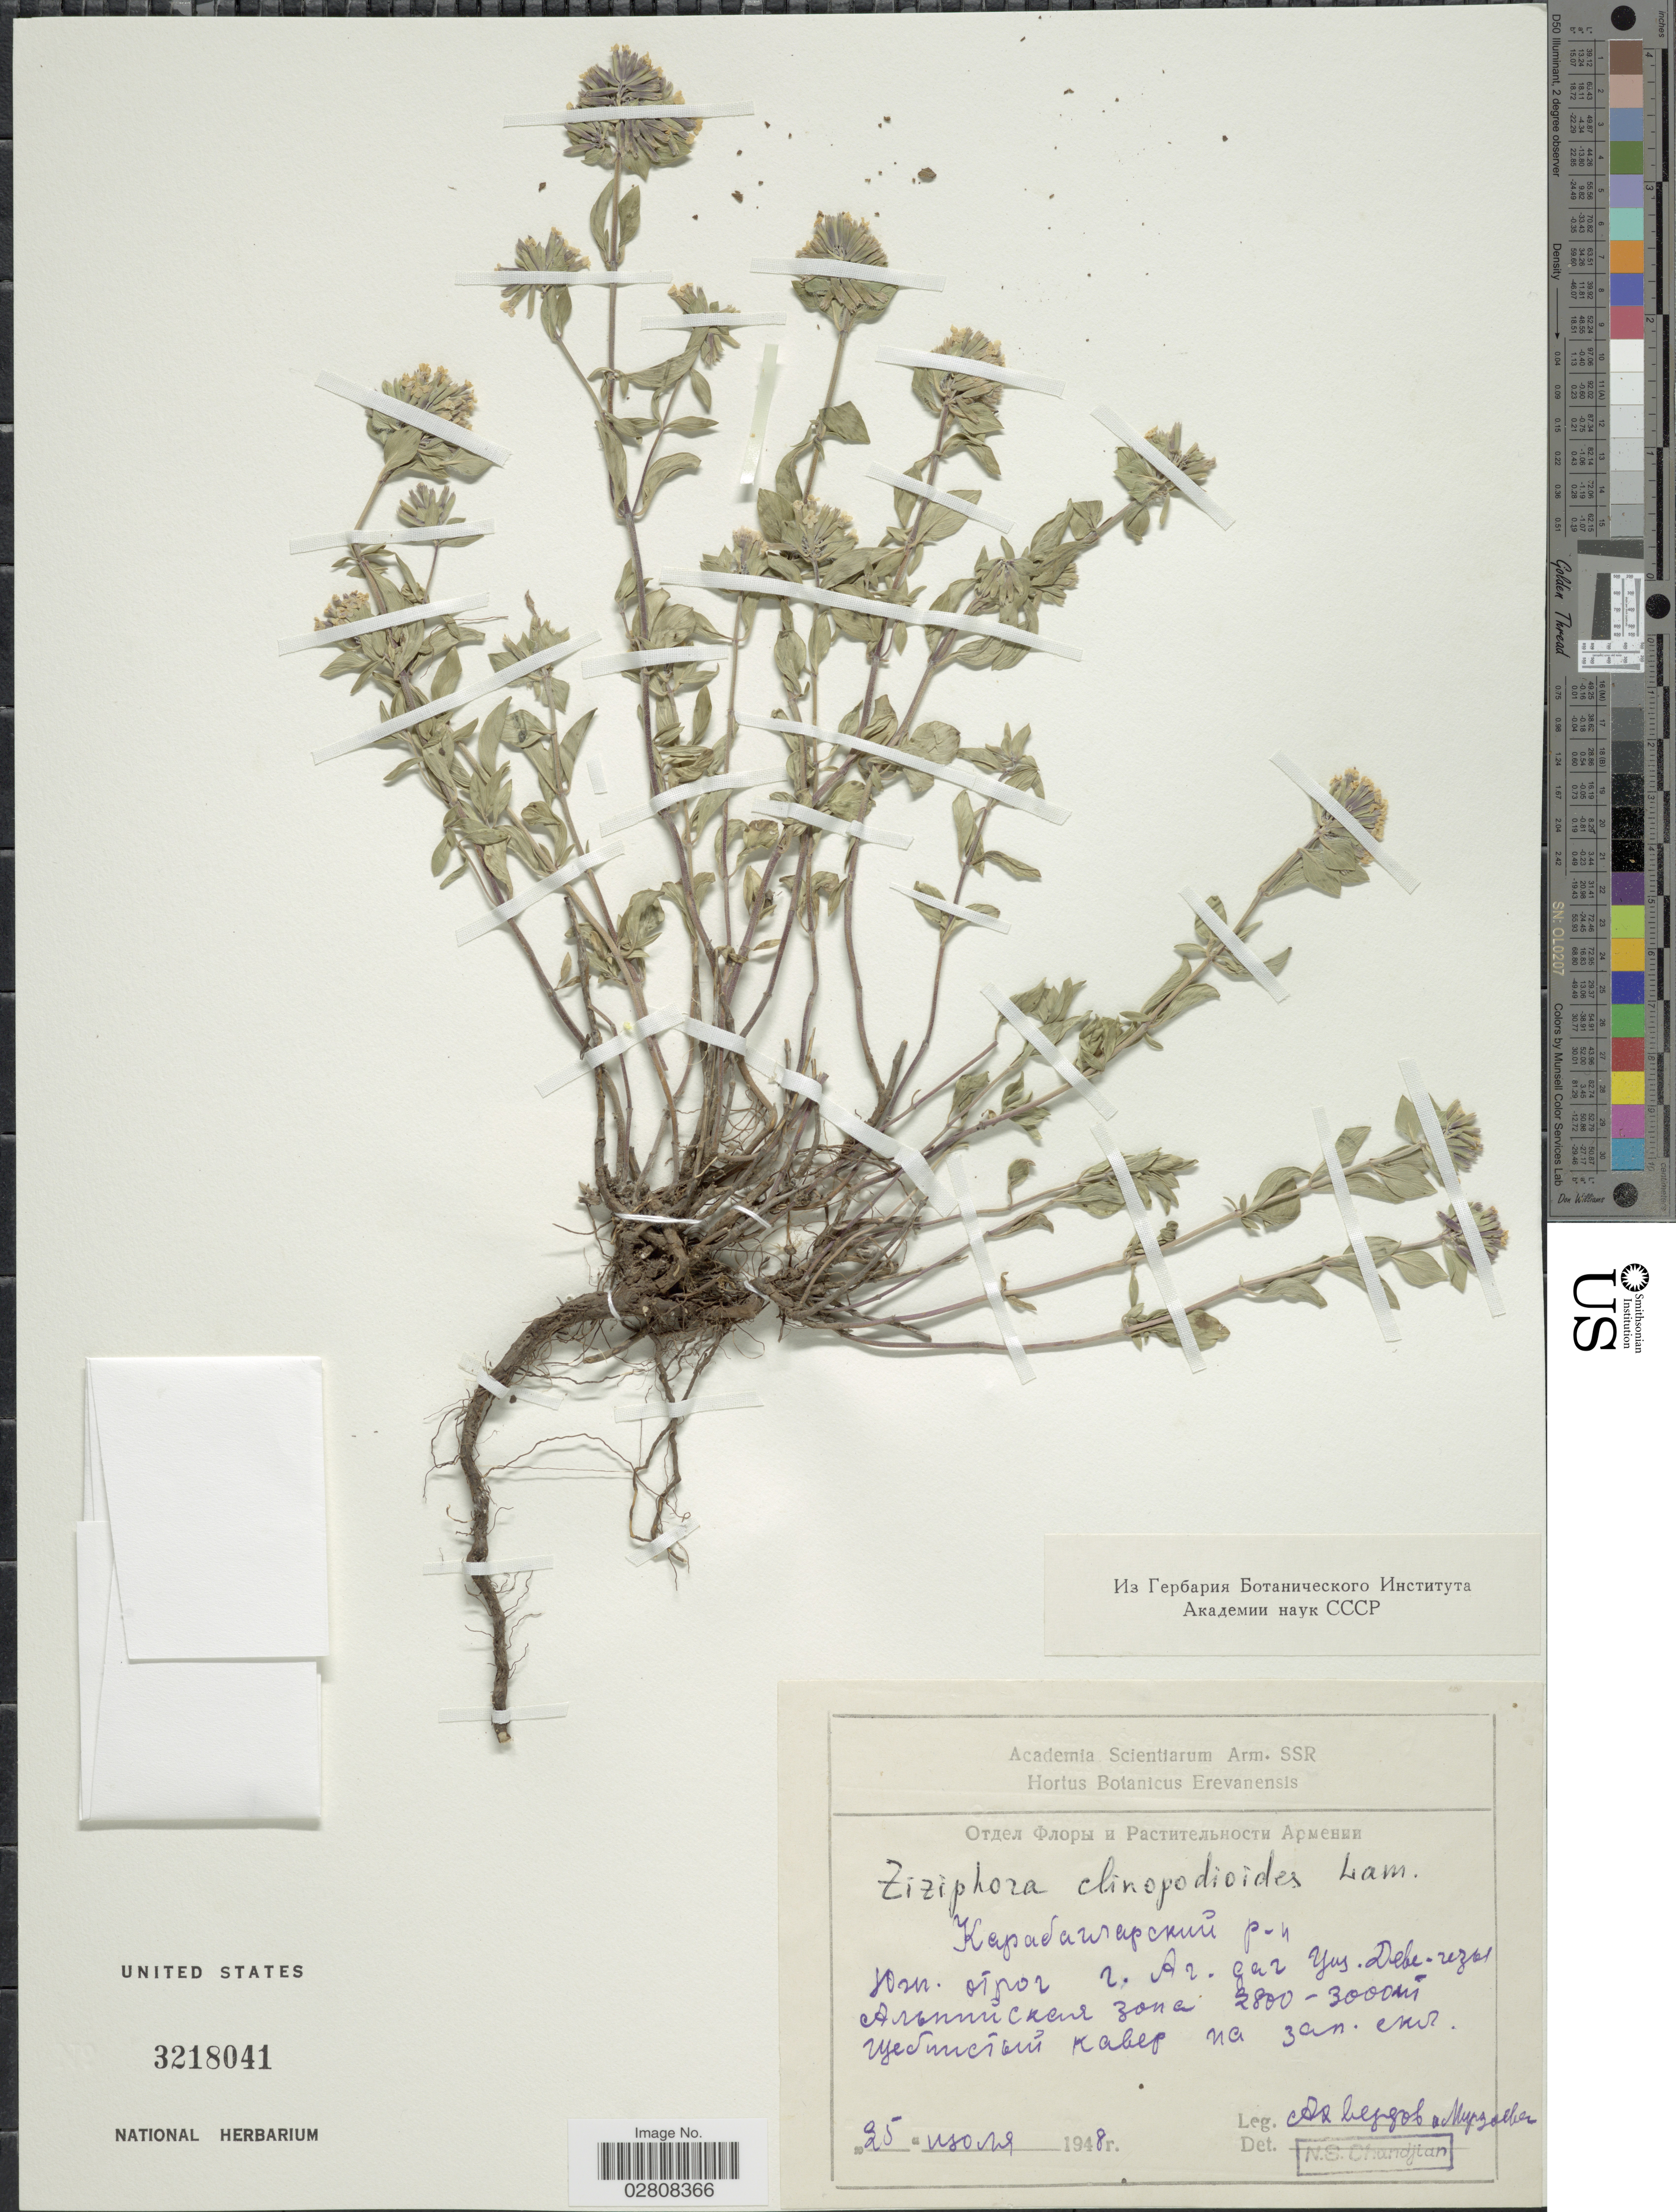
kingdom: Plantae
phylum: Tracheophyta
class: Magnoliopsida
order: Lamiales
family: Lamiaceae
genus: Ziziphora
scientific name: Ziziphora clinopodioides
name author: Lam.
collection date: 1948-03-25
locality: X.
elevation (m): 2800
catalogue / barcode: US 3218041